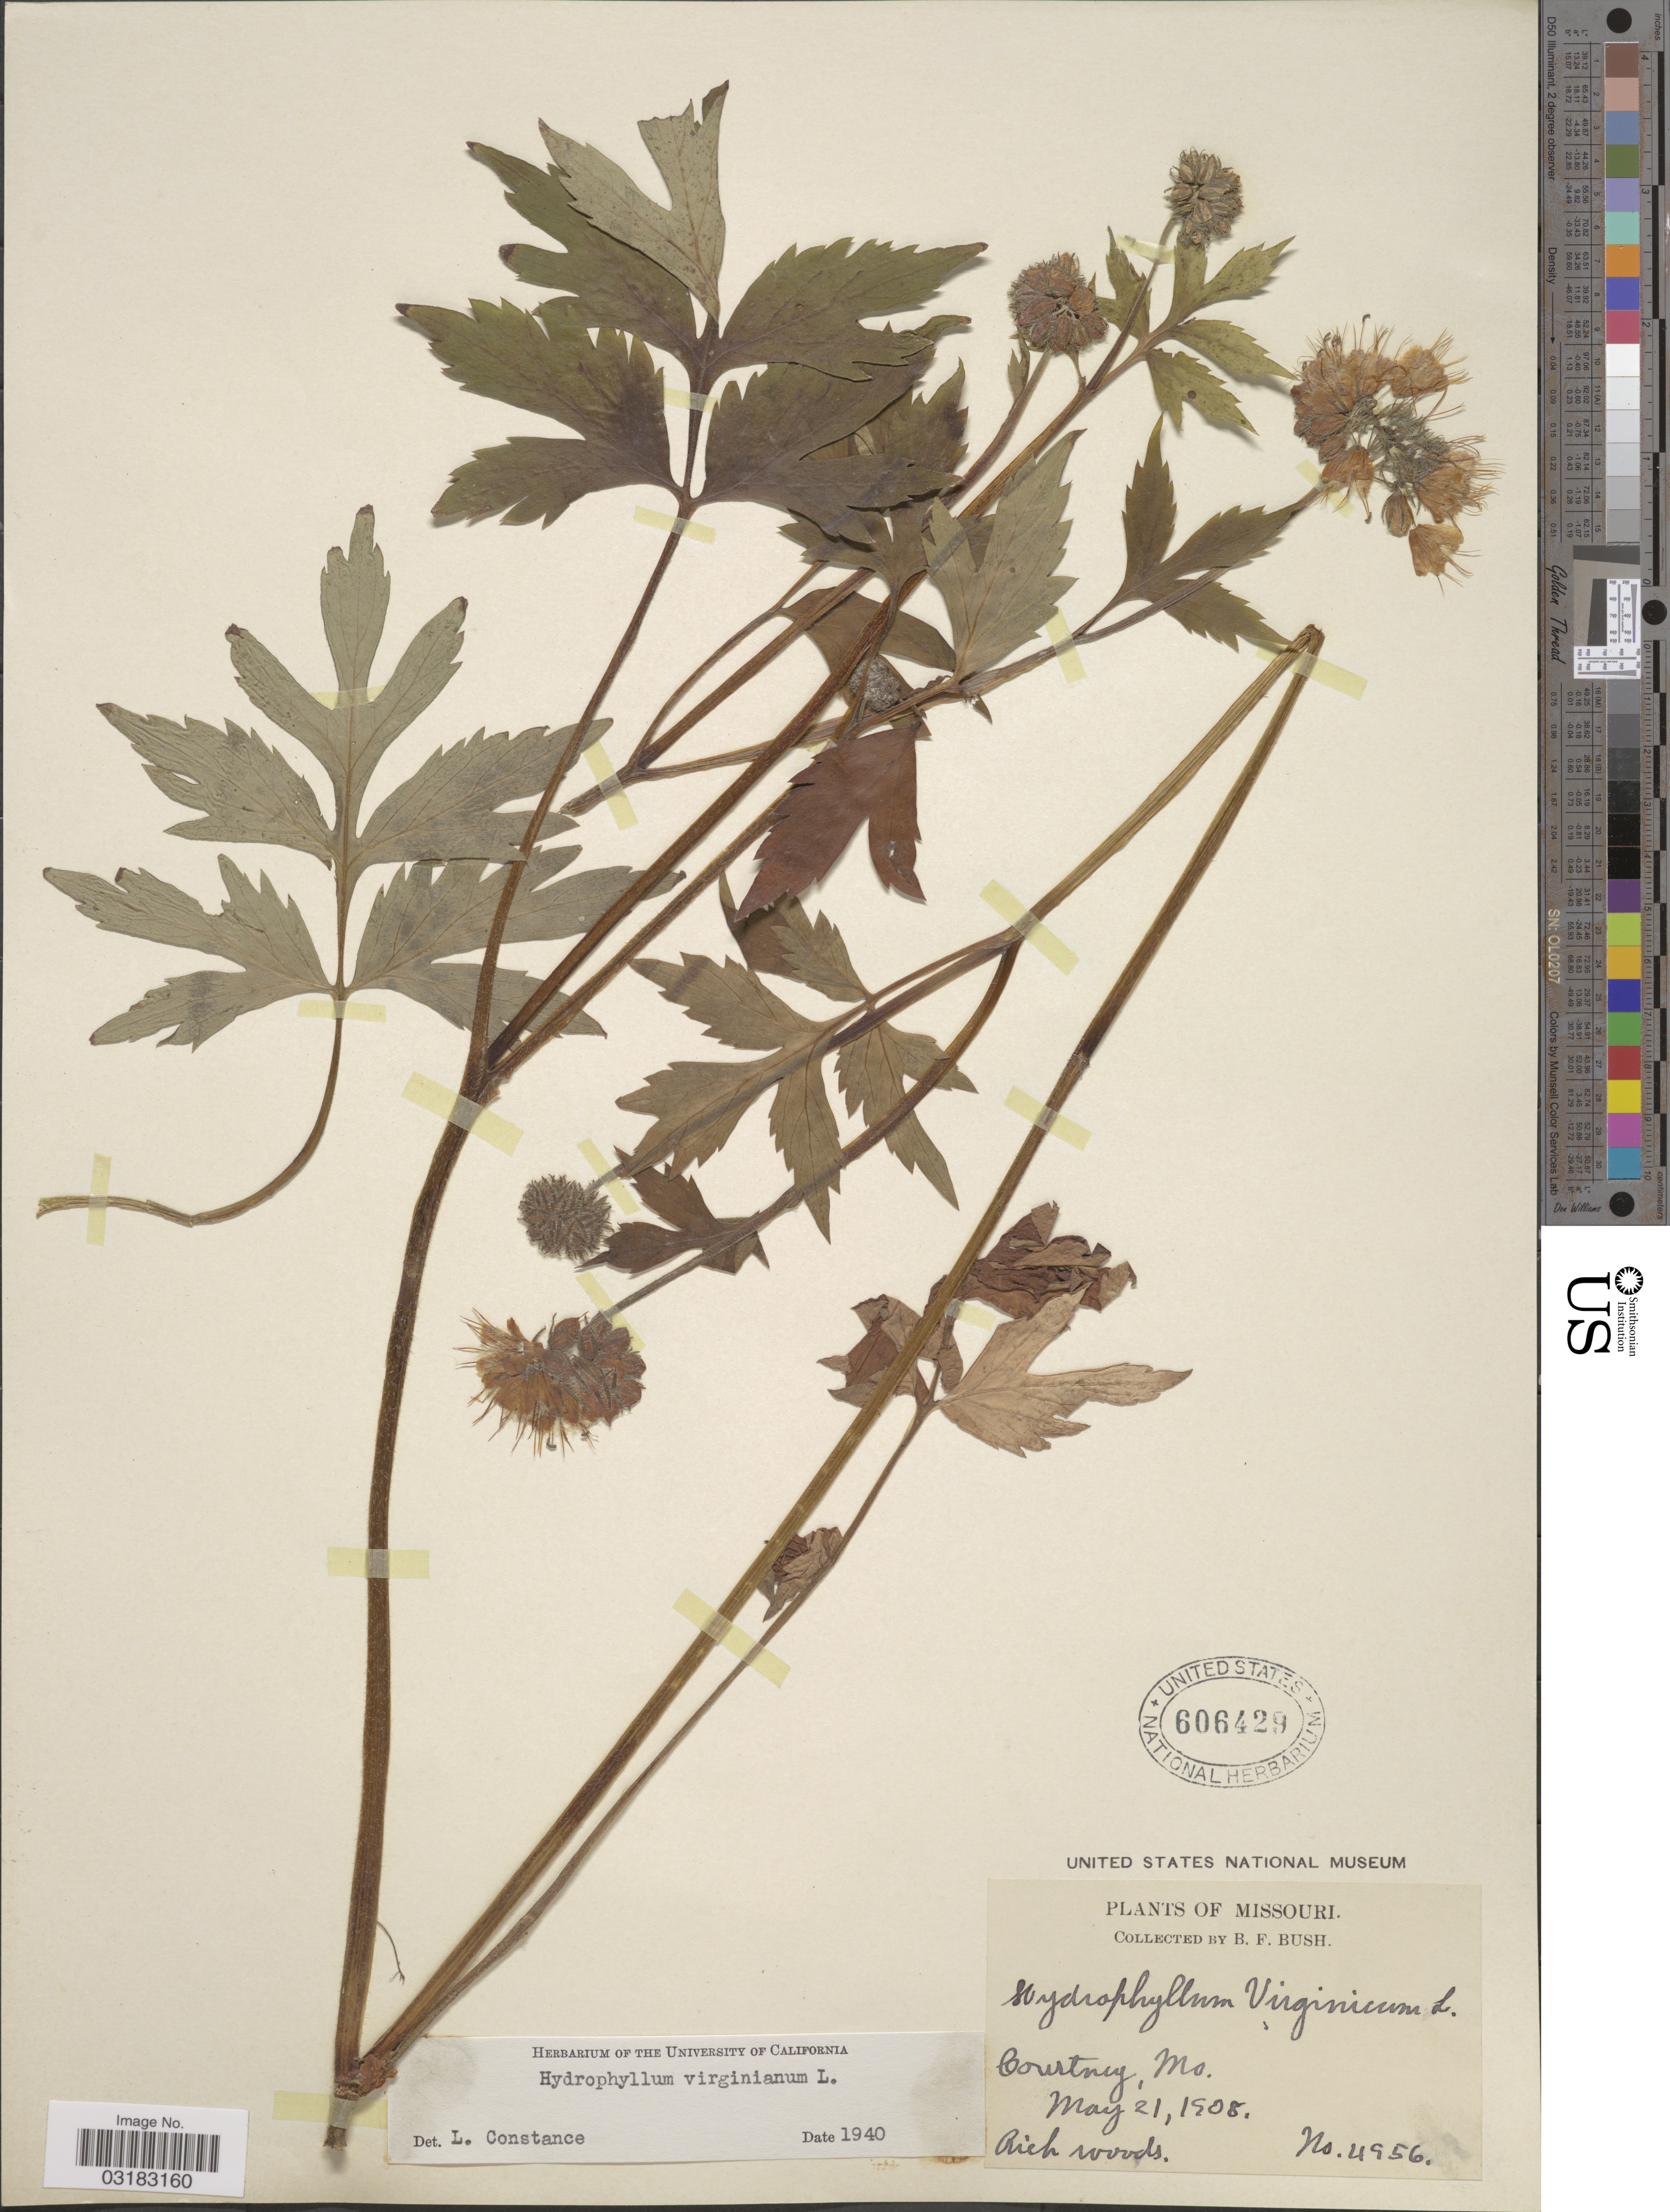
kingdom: Plantae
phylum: Tracheophyta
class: Magnoliopsida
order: Boraginales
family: Hydrophyllaceae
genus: Hydrophyllum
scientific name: Hydrophyllum virginianum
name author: L.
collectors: B. F. Bush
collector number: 4956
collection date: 1908-05-21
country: United States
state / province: Missouri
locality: Courtney, Mo.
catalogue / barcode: US 606429